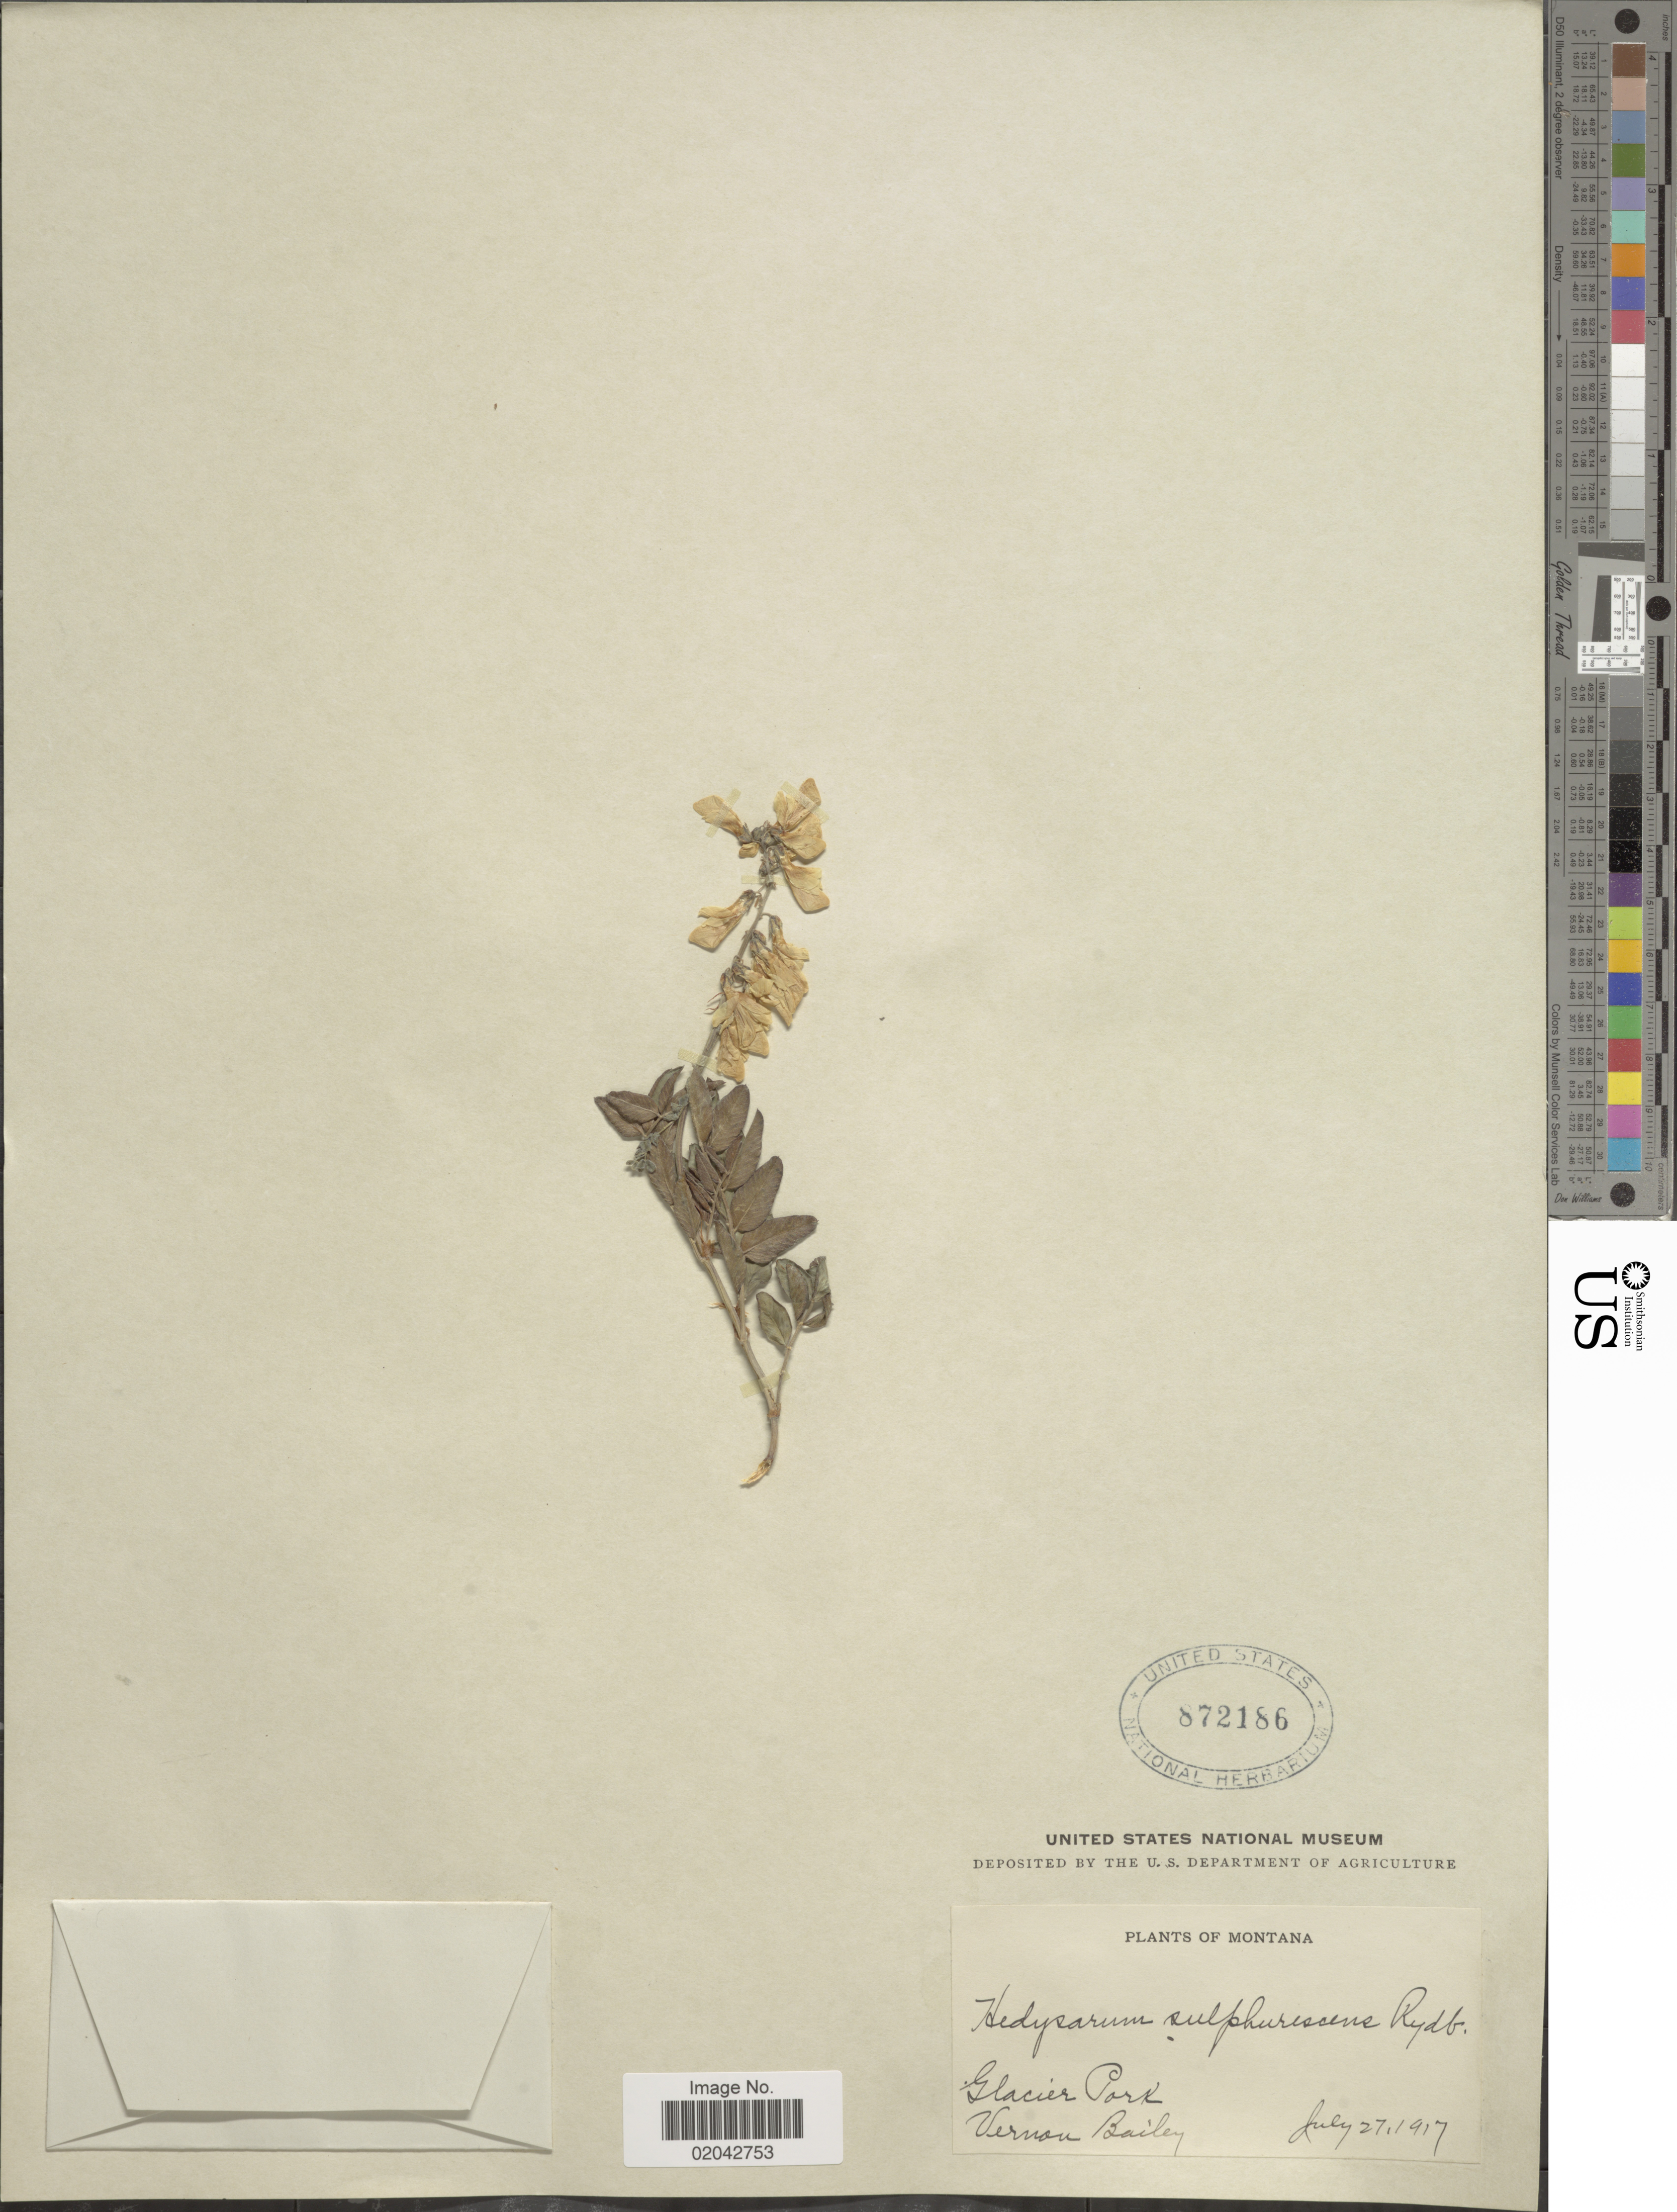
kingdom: Plantae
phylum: Tracheophyta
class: Magnoliopsida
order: Fabales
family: Fabaceae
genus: Hedysarum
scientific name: Hedysarum sulphurescens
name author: Rydb.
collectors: V. O. Bailey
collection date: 1917-07-27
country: United States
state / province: Montana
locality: Glacier Park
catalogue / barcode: US 872186